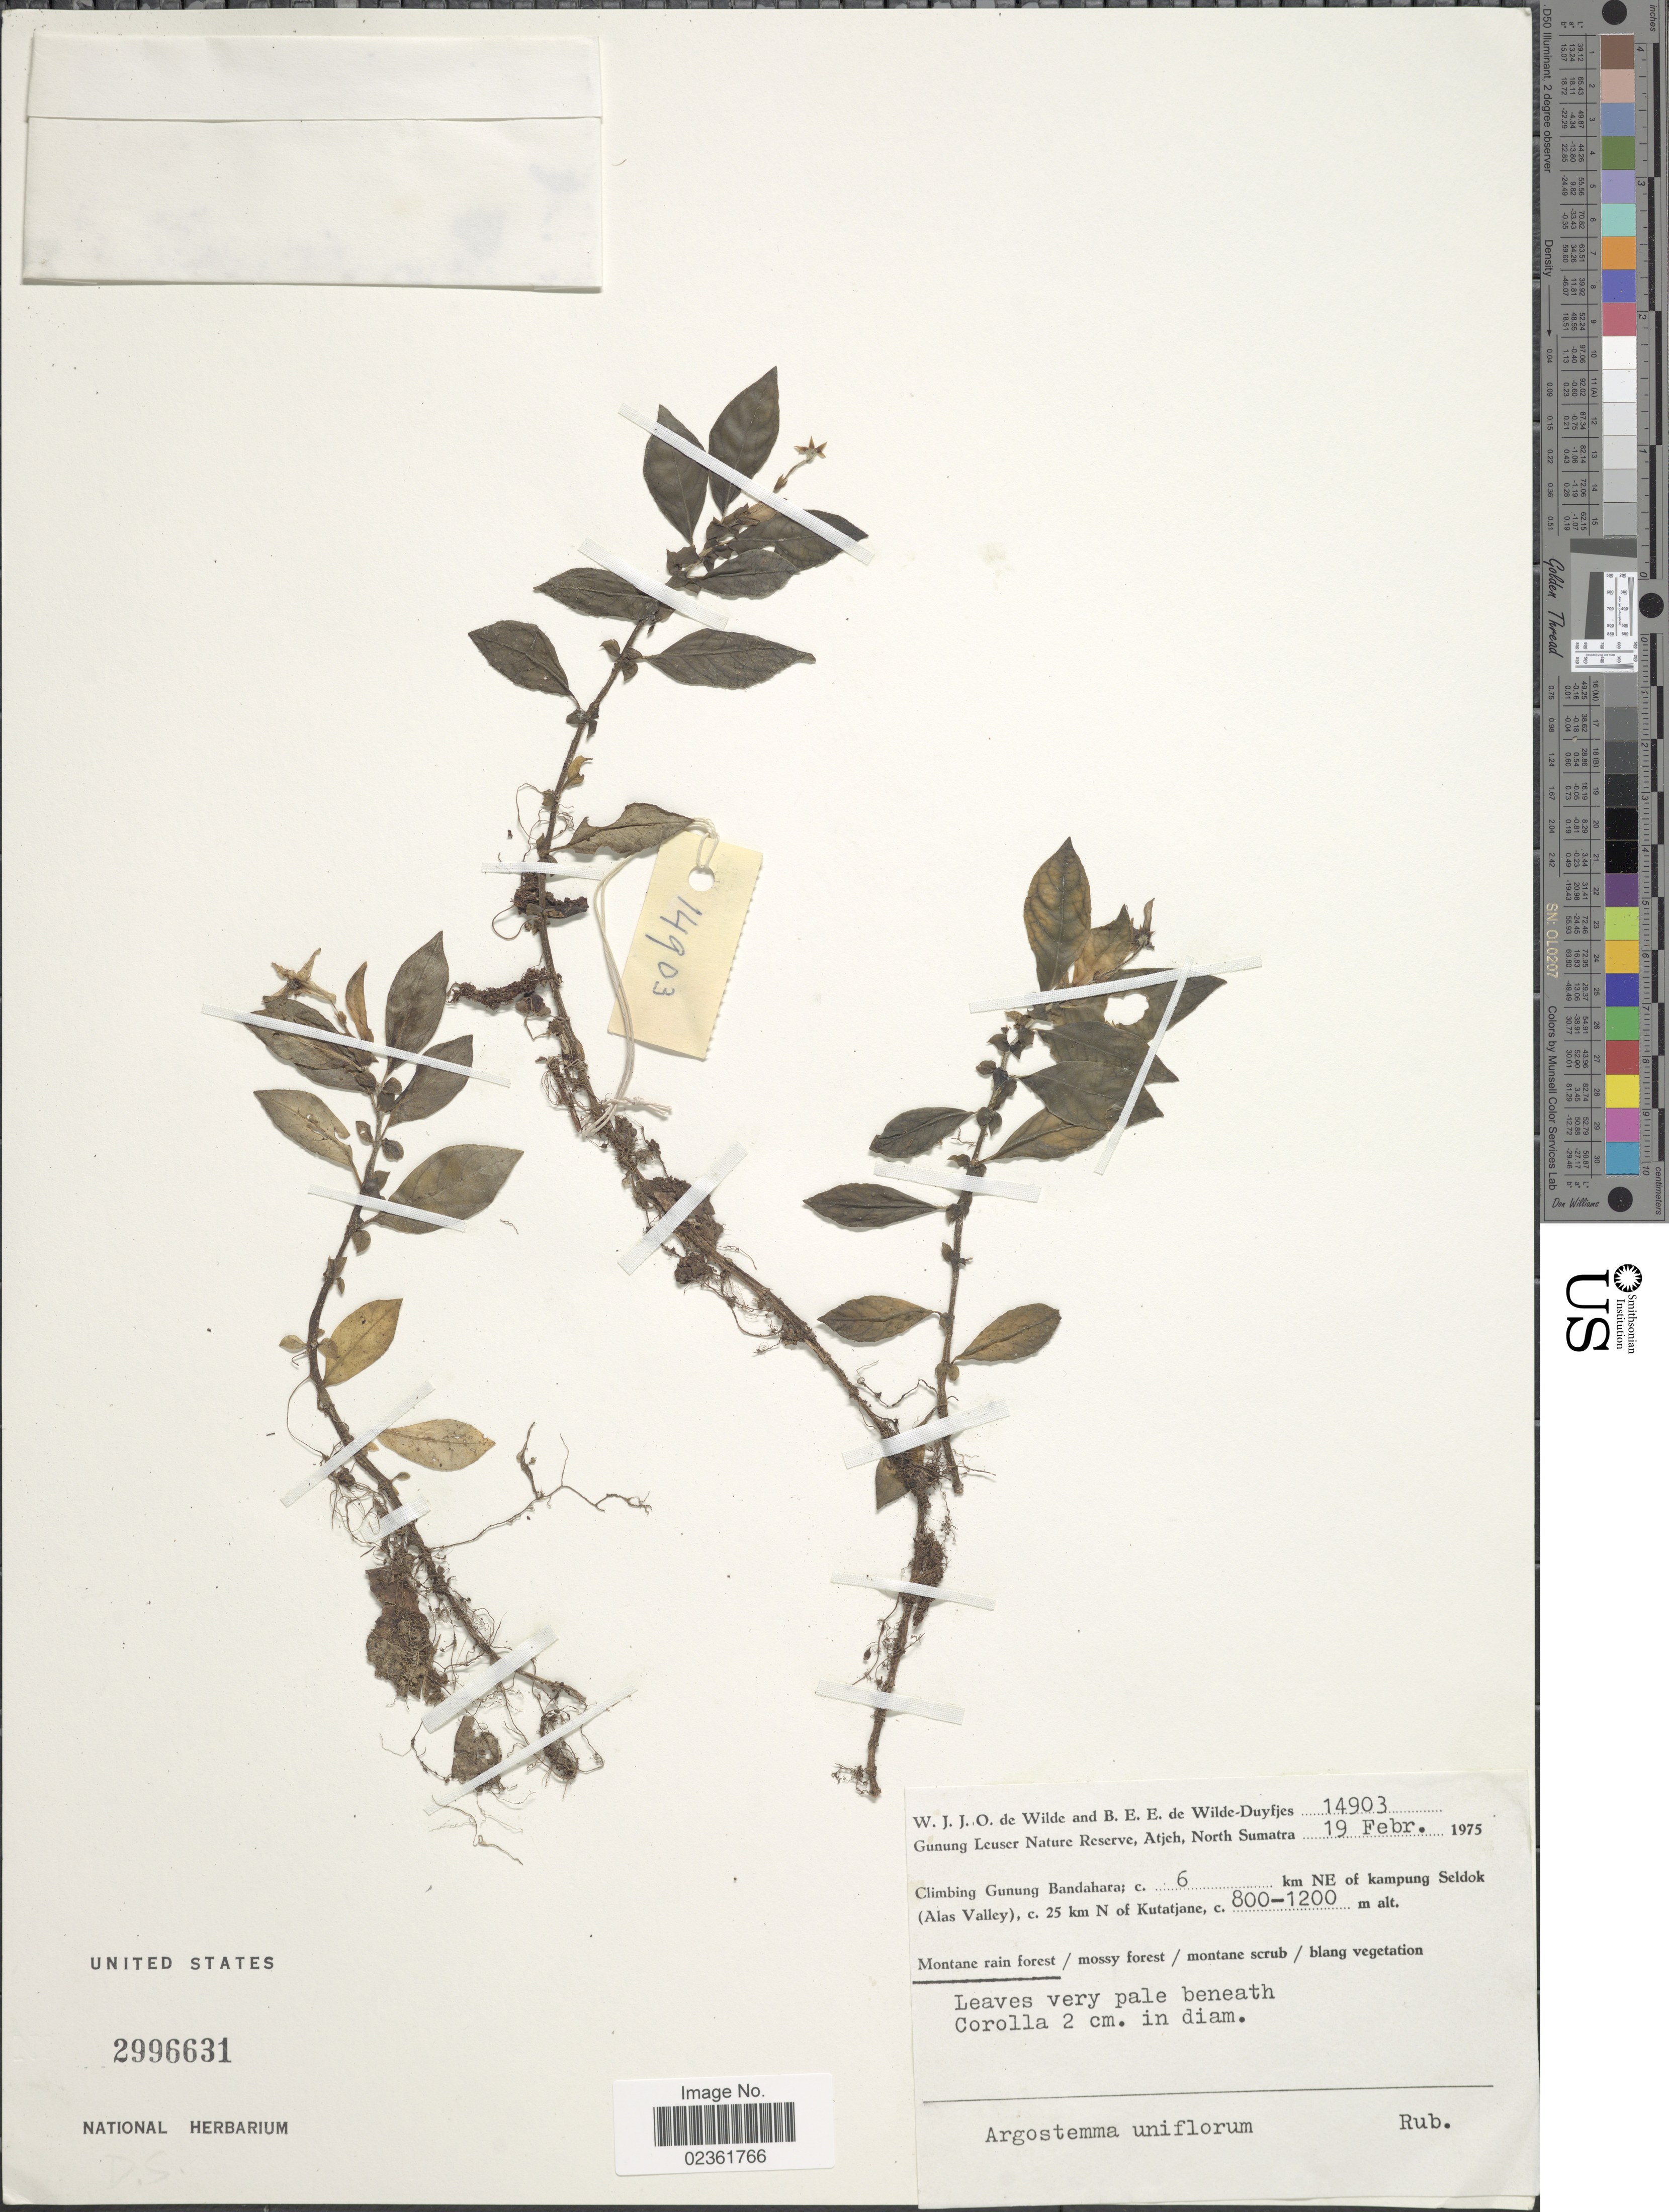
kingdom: Plantae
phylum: Tracheophyta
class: Magnoliopsida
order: Gentianales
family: Rubiaceae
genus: Argostemma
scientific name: Argostemma uniflorum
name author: Blume ex DC.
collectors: W. J. de Wilde & B. E. de Wilde-Duyfjes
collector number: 14903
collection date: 1975-02-19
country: Indonesia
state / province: Sumatra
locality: Gunung Leuser Nature Reserve, Atjeh, North Sumatra, climbing Gunung Bandahara, c. 6 km NE of kampung Seldok (Alas Valley), c. 25 km N of Kutatjane.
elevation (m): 800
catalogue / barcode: US 2996631